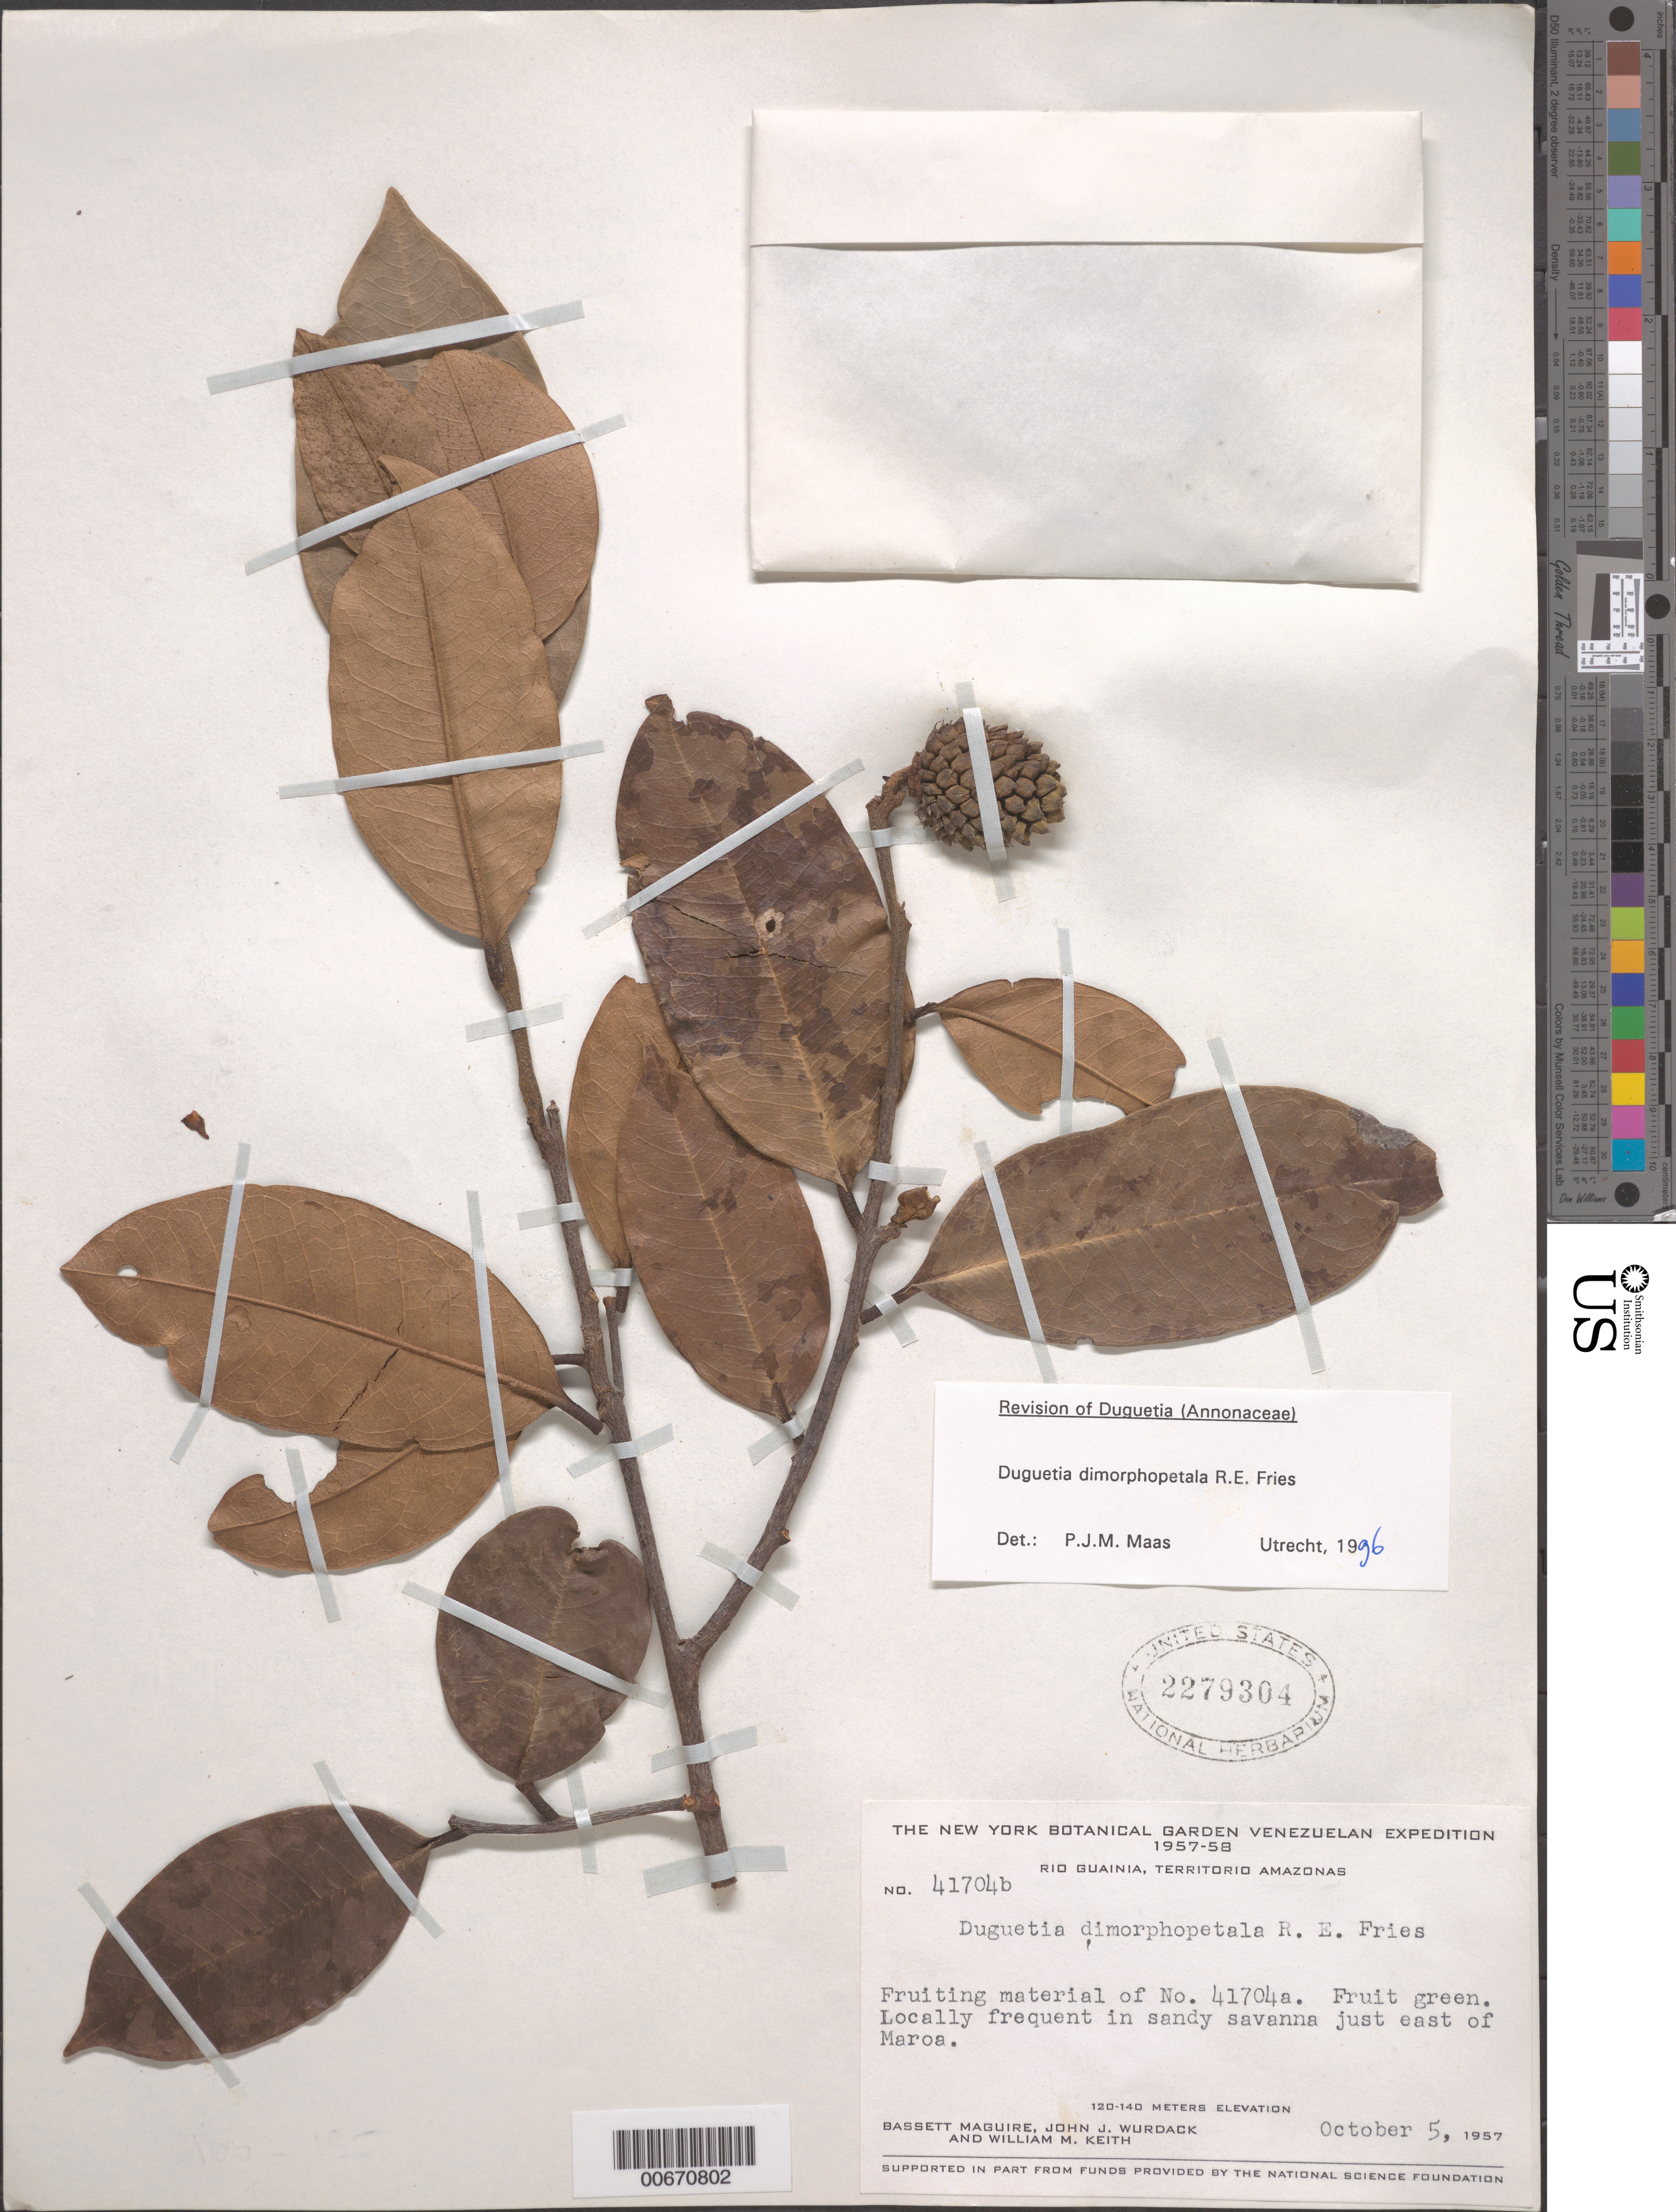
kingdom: Plantae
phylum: Tracheophyta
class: Magnoliopsida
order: Magnoliales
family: Annonaceae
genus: Duguetia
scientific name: Duguetia dimorphopetala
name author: R.E. Fr.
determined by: Maas, Paul J. M.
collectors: B. Maguire, J. J. Wurdack & W. Keith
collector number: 41704 b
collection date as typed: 5-Oct-57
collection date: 1957-10-05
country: Venezuela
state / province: Amazonas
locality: Río Guainía, E of Maroa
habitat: Sandy savanna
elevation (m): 120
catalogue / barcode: US 2279304